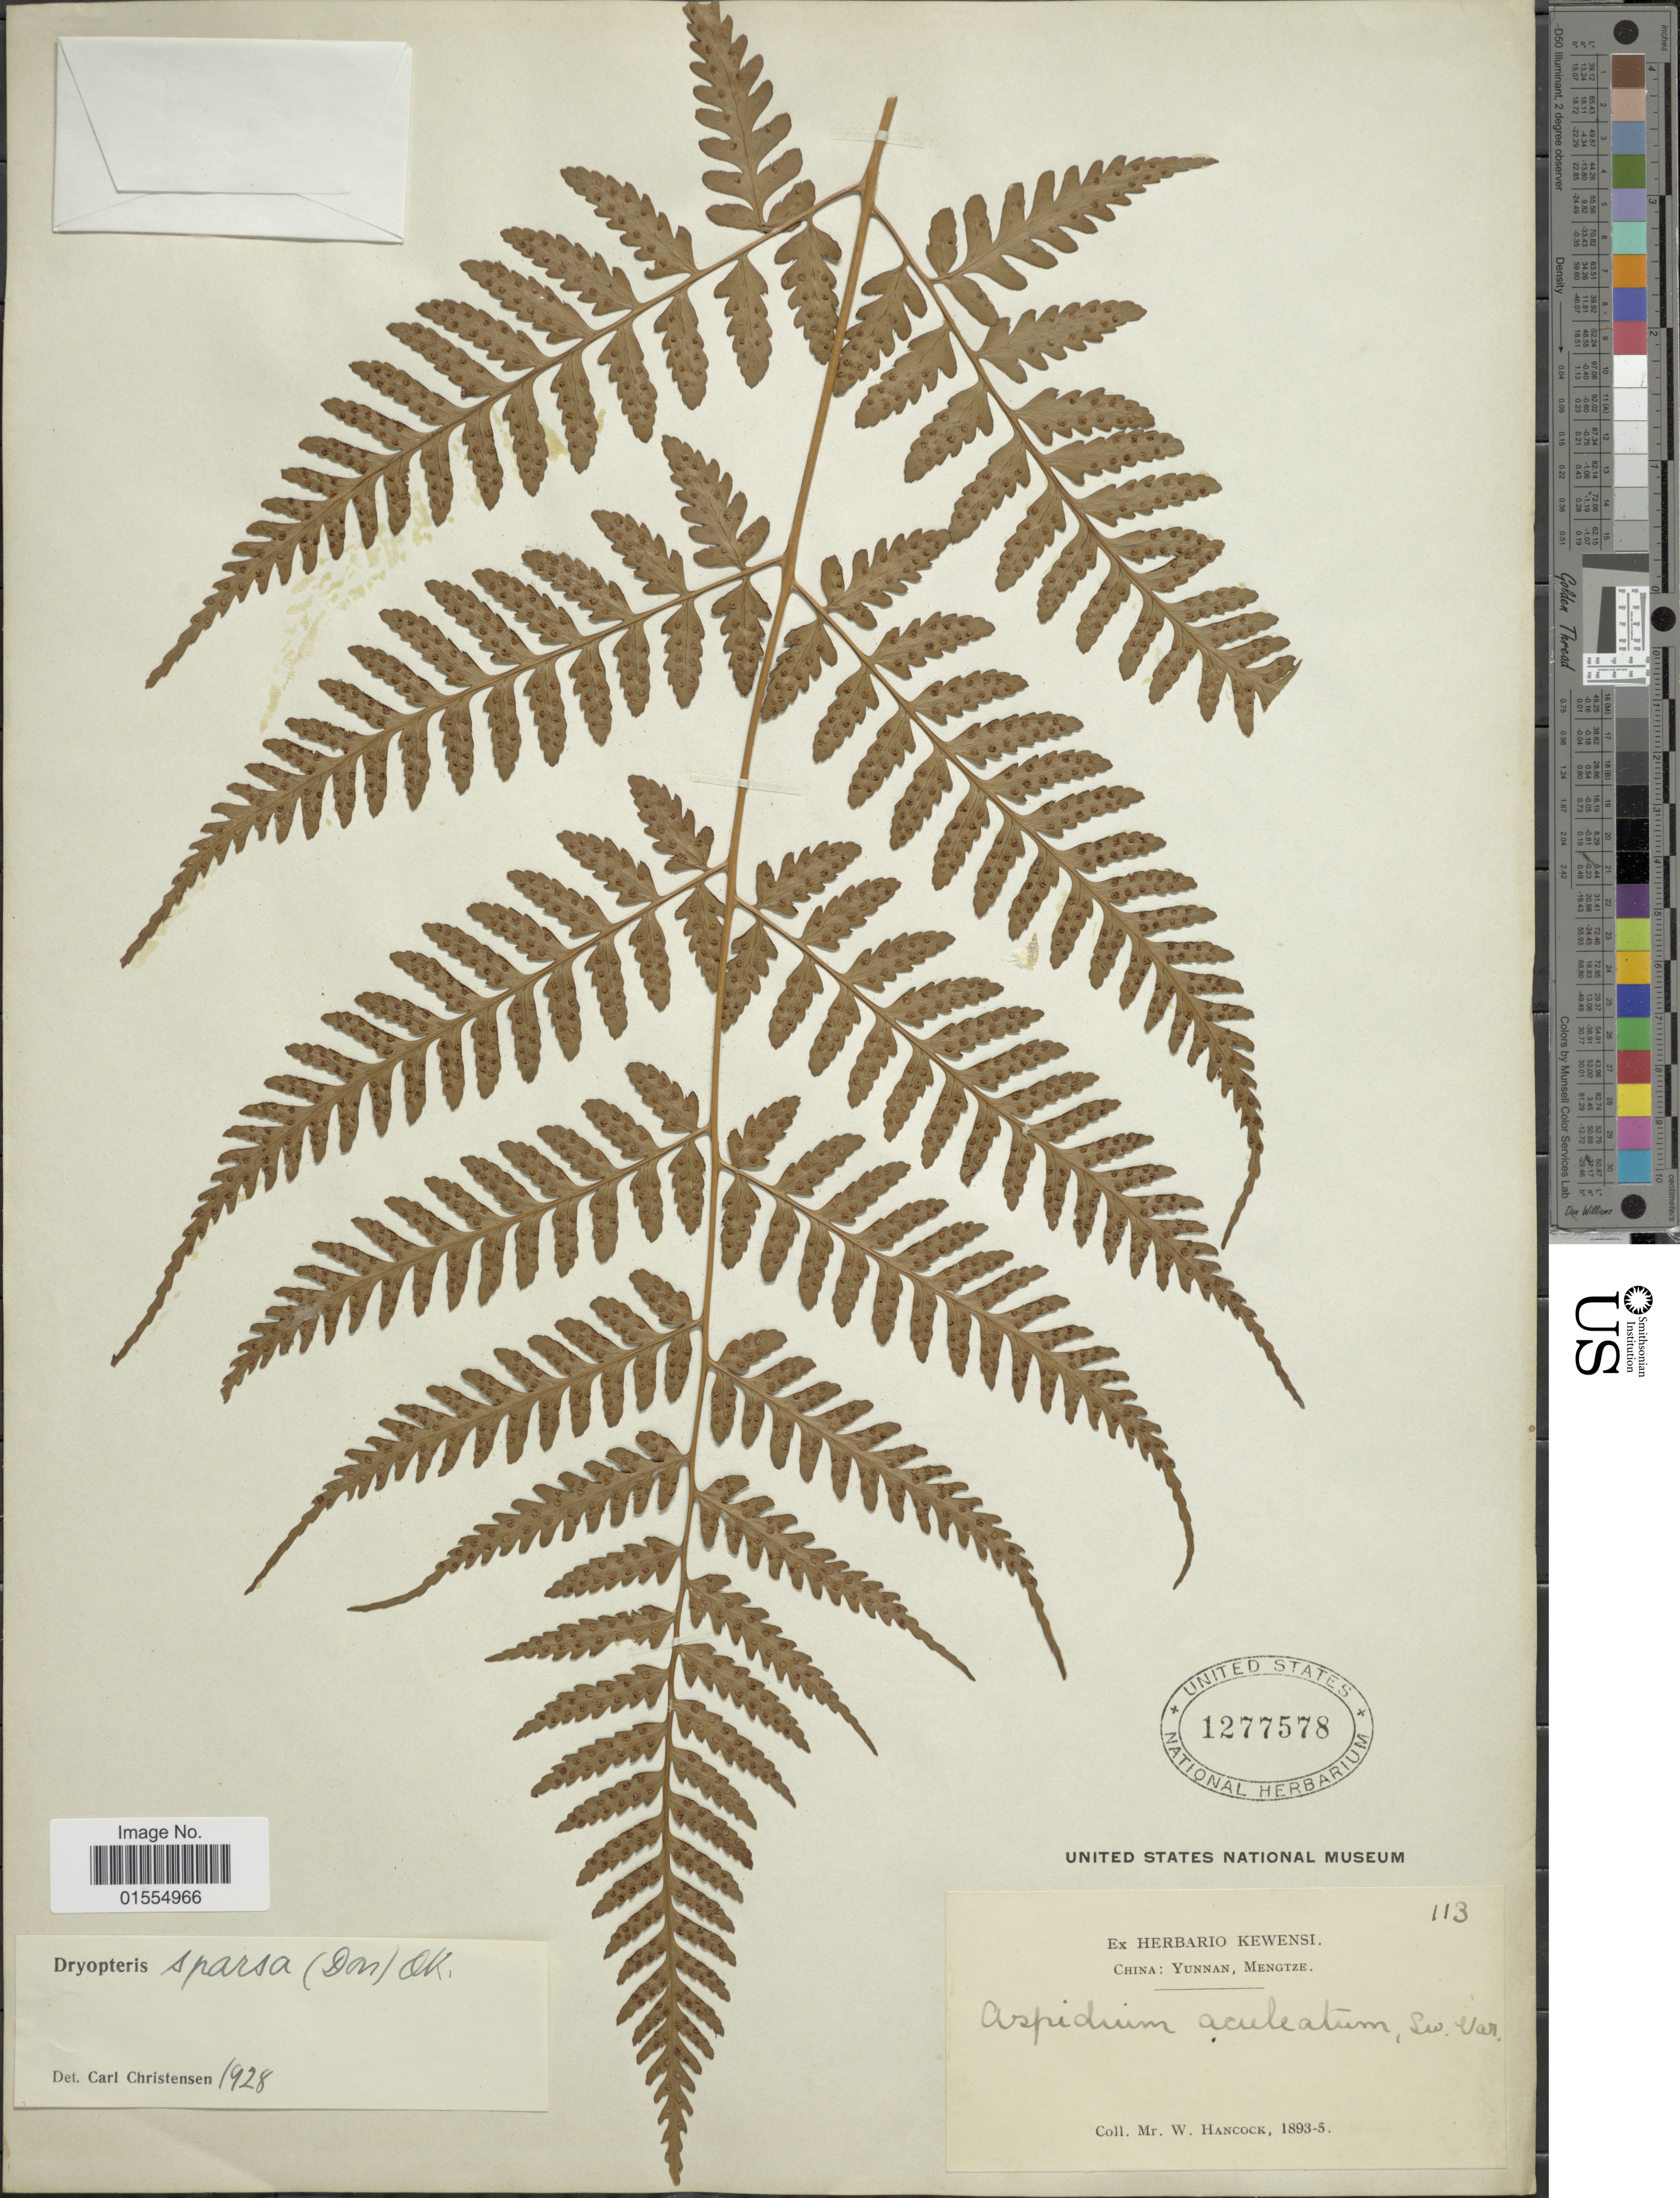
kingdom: Plantae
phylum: Tracheophyta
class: Polypodiopsida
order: Polypodiales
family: Dryopteridaceae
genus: Dryopteris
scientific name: Dryopteris sparsa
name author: (D. Don) Kuntze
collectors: W. Hancock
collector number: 113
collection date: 1893/1895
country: Taiwan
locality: Formosa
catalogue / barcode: US 1277578